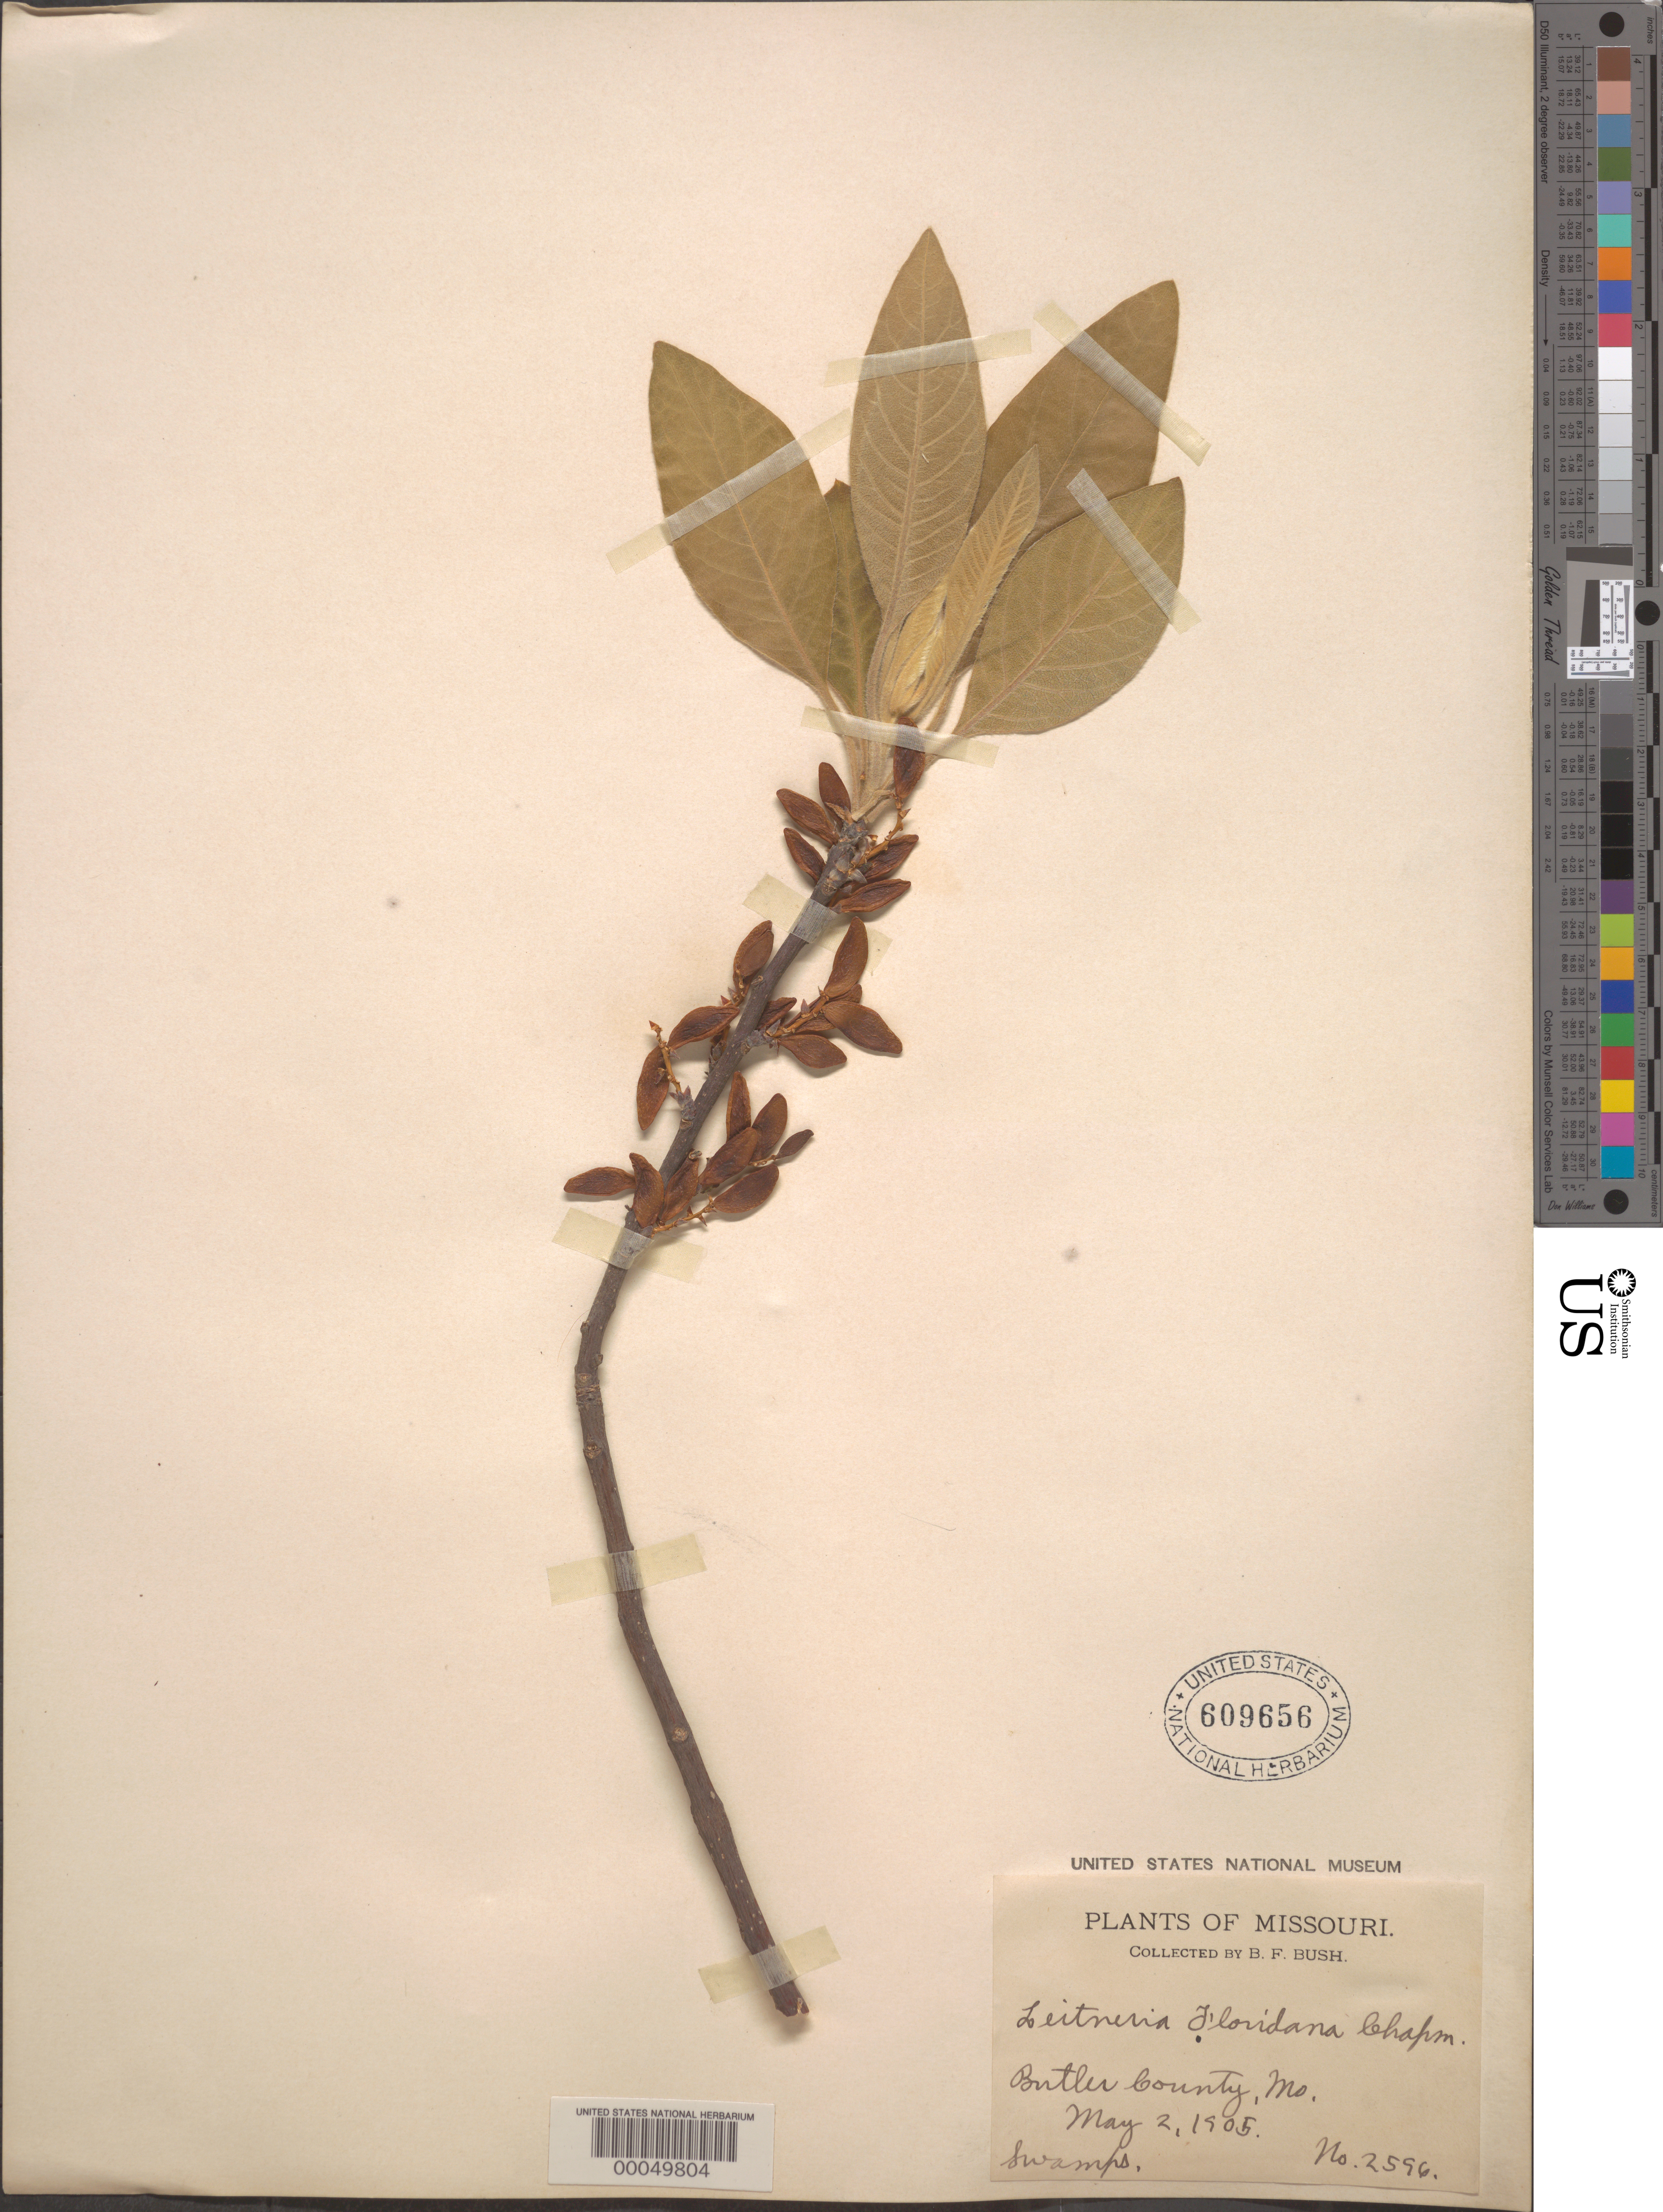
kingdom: Plantae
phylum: Tracheophyta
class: Magnoliopsida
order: Sapindales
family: Simaroubaceae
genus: Leitneria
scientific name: Leitneria floridana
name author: Chapm.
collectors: B. F. Bush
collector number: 2596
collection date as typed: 02 May 1905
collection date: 1905-05-02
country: United States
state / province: Missouri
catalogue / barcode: US 609656